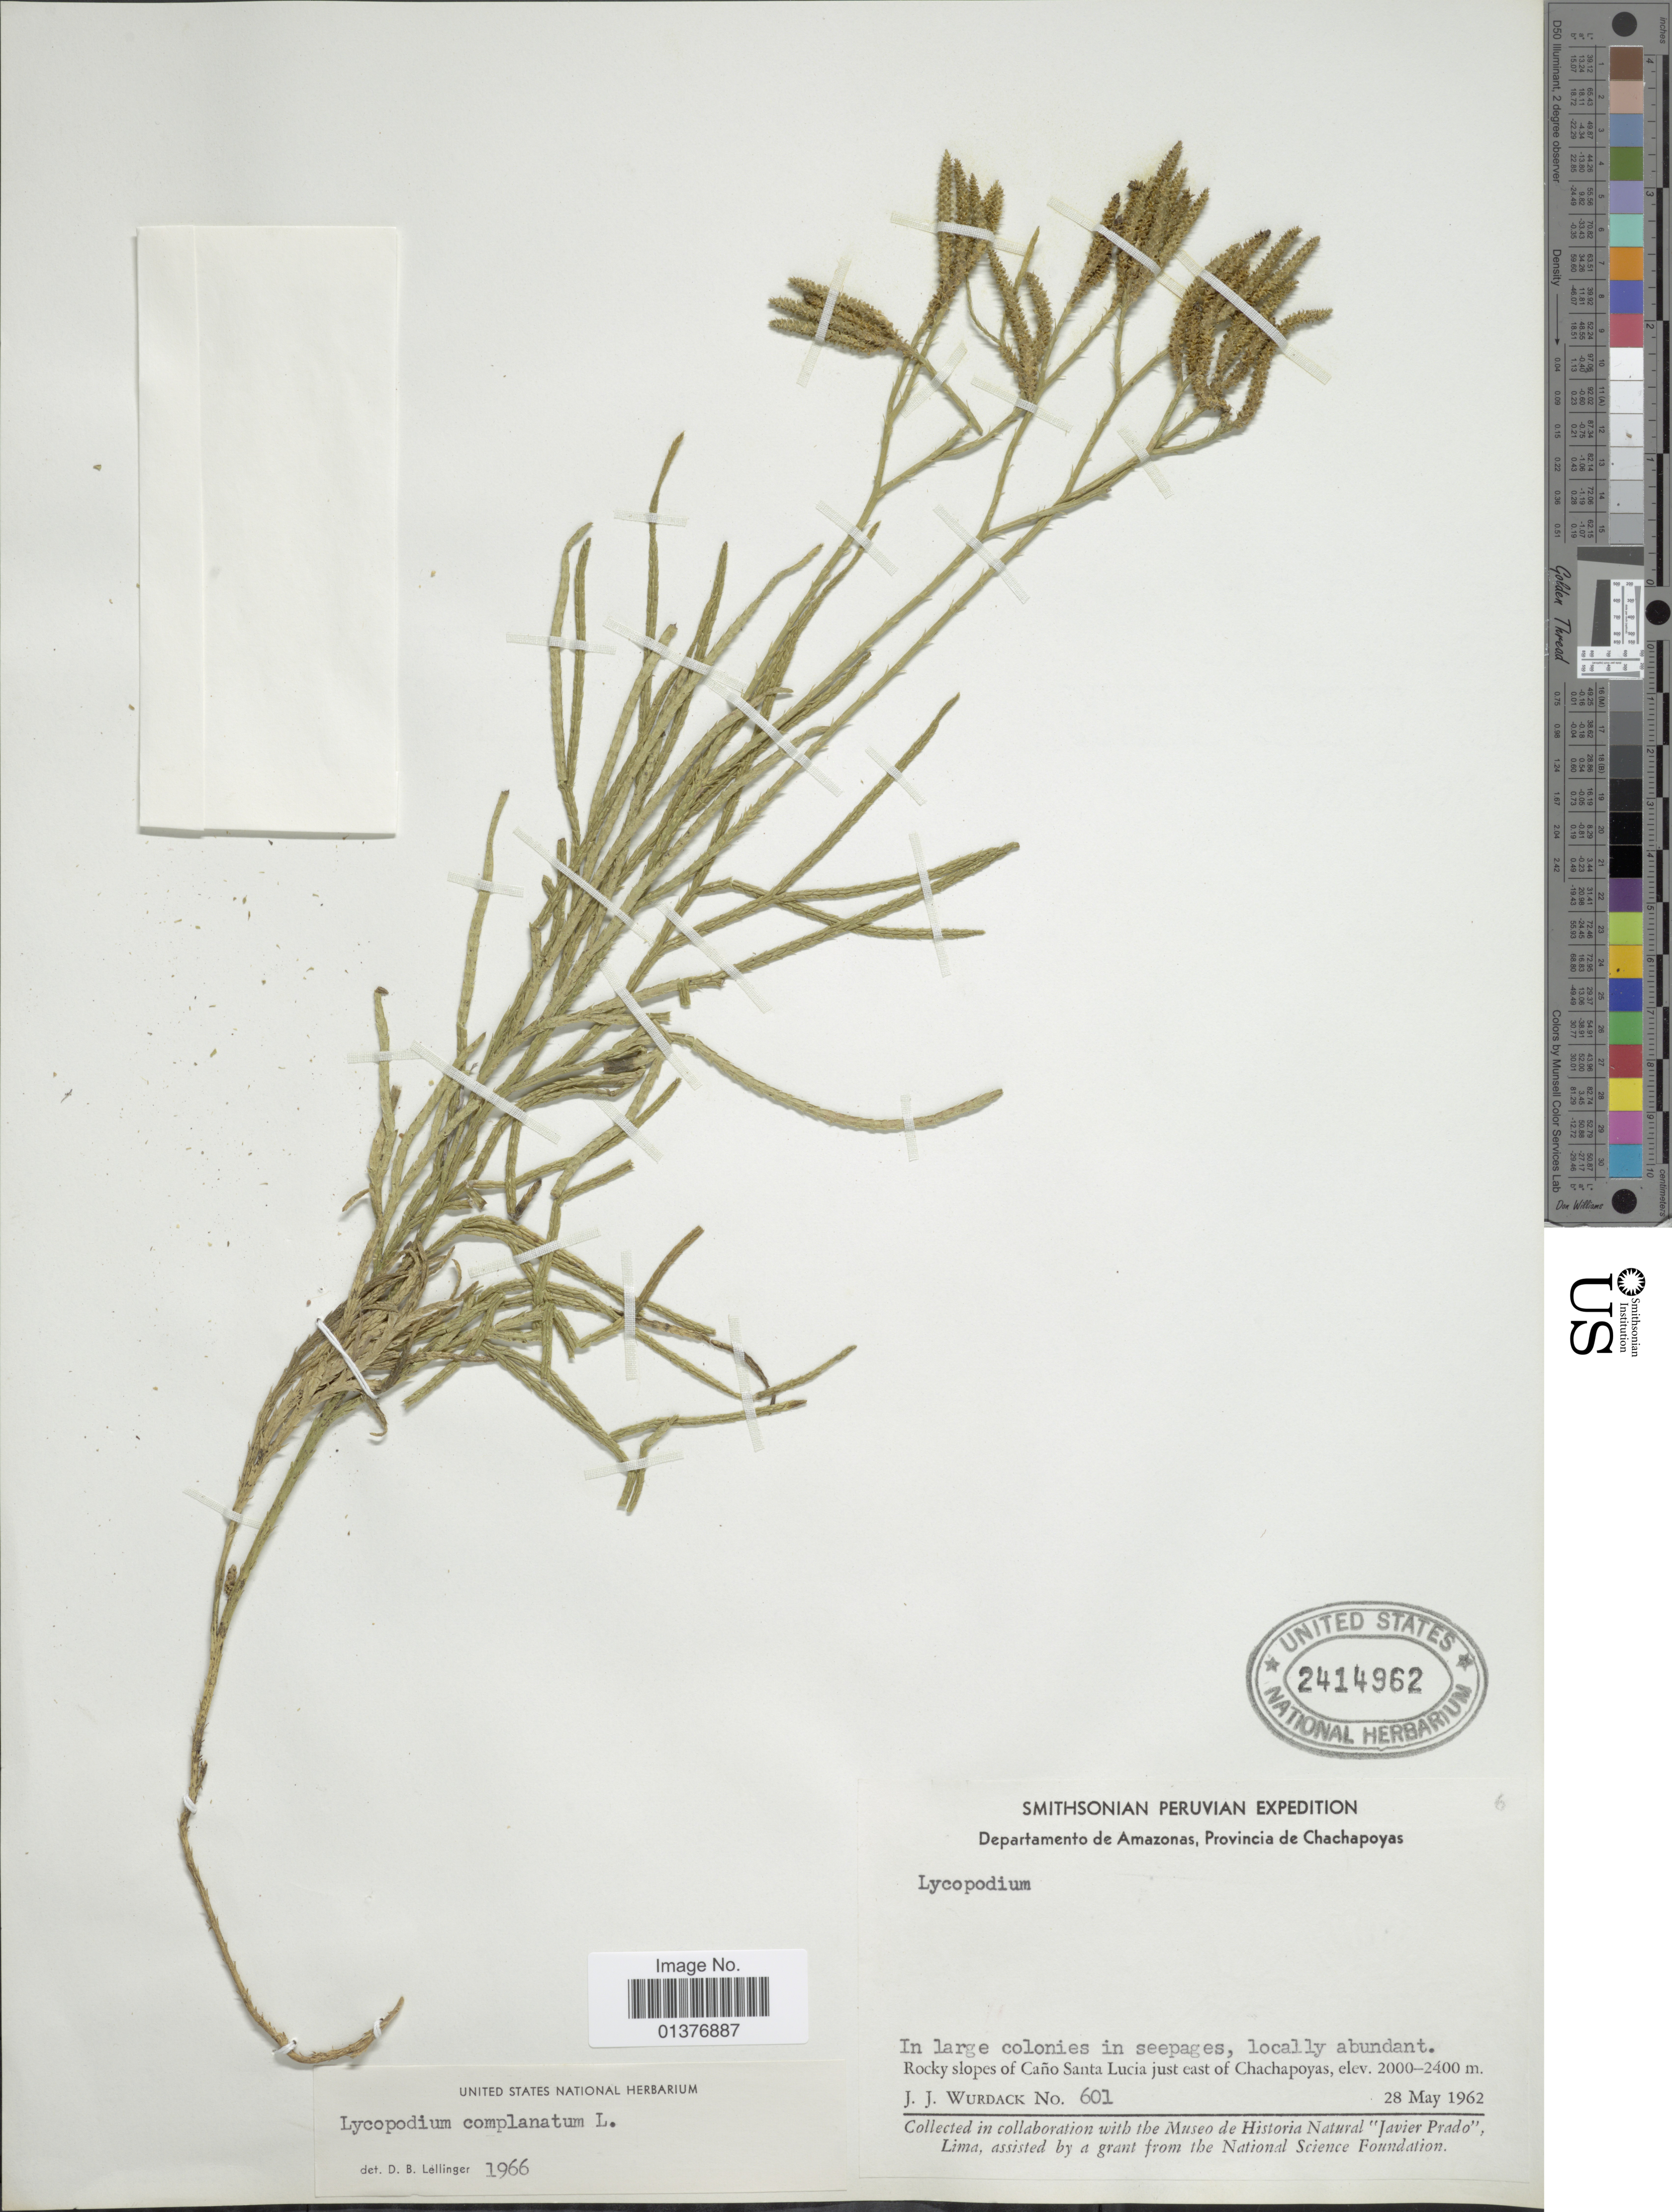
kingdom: Plantae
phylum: Tracheophyta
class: Lycopodiopsida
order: Lycopodiales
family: Lycopodiaceae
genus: Diphasiastrum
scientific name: Diphasiastrum thyoides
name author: (Humb. & Bonpl. ex Willd.) Holub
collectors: J. J. Wurdack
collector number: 601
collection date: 1962-05-28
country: Peru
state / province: Amazonas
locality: Provincia de Chachapoyas, in large colonies in seepages, locally abundant, Rocky slopes of Caño Santa Lucia just east of Chachapoyas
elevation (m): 2000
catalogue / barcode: US 21414962